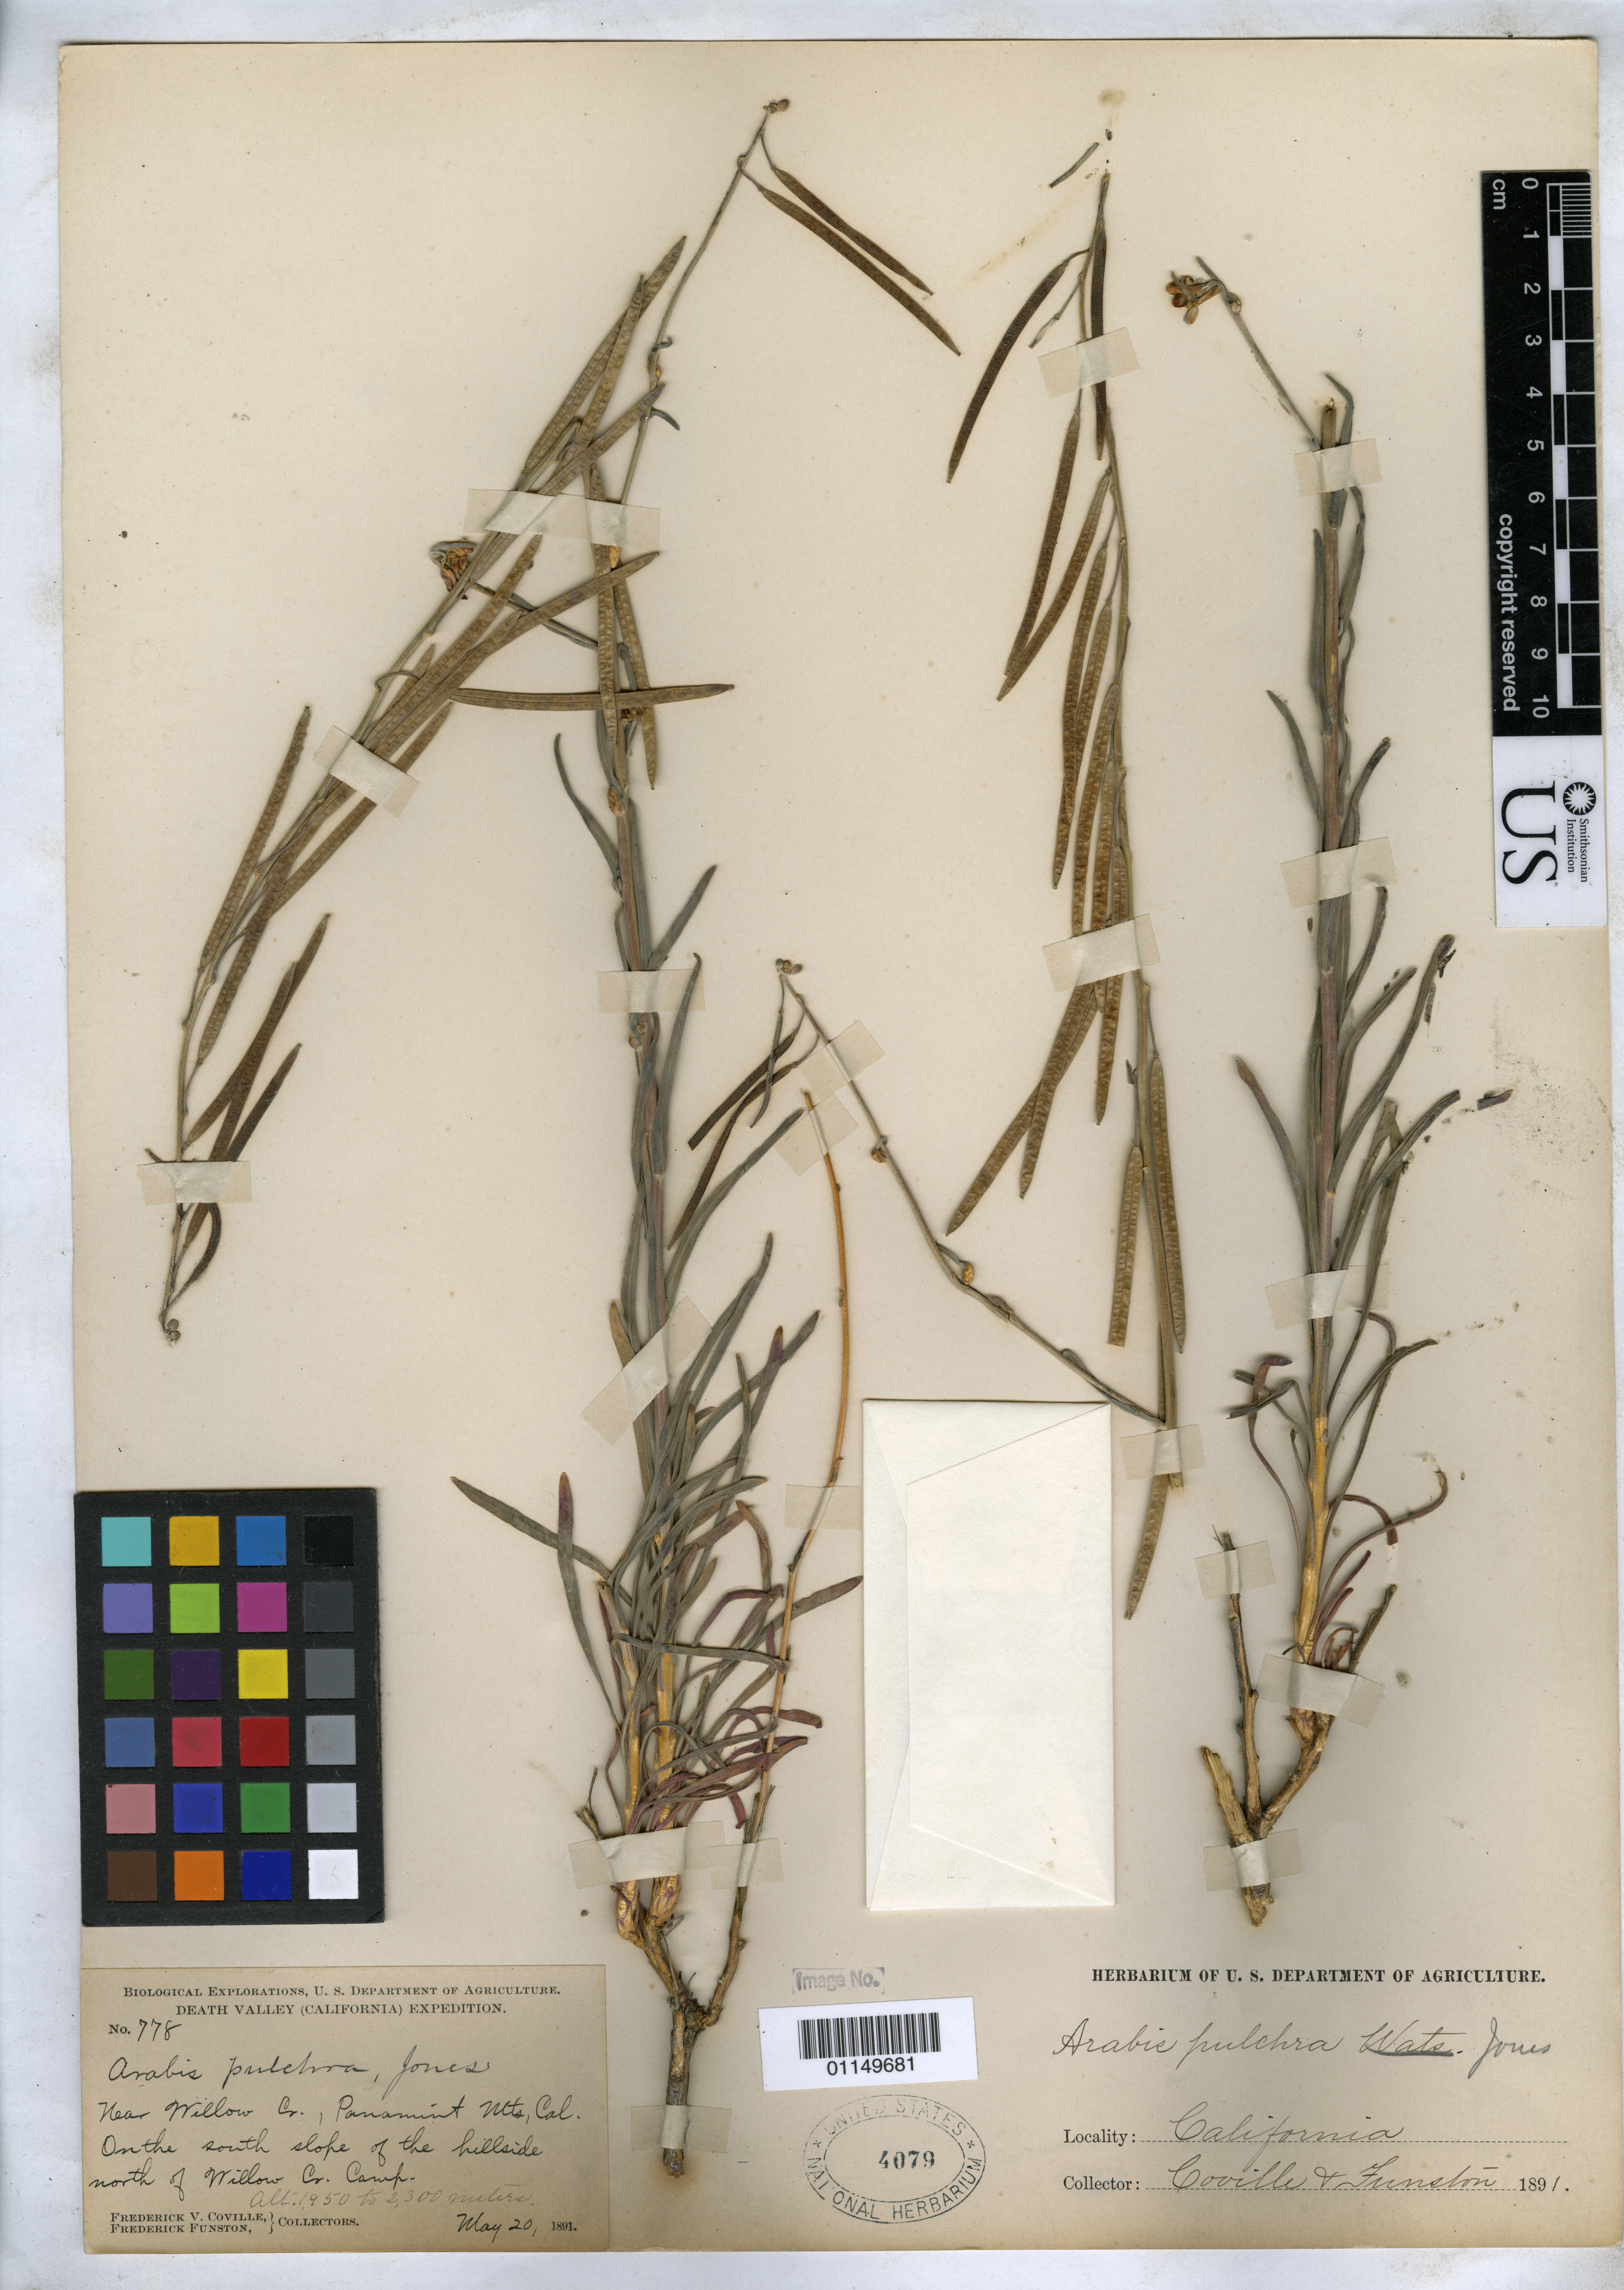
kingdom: Plantae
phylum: Tracheophyta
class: Magnoliopsida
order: Brassicales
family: Brassicaceae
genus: Arabis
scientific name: Arabis pulchra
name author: M.E. Jones ex S. Watson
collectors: F. V. Coville & F. Funston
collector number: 778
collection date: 1891-05-20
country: United States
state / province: California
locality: Near Willow Creek, Panamint Mts, north of Willow Creek camp.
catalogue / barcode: US 4079